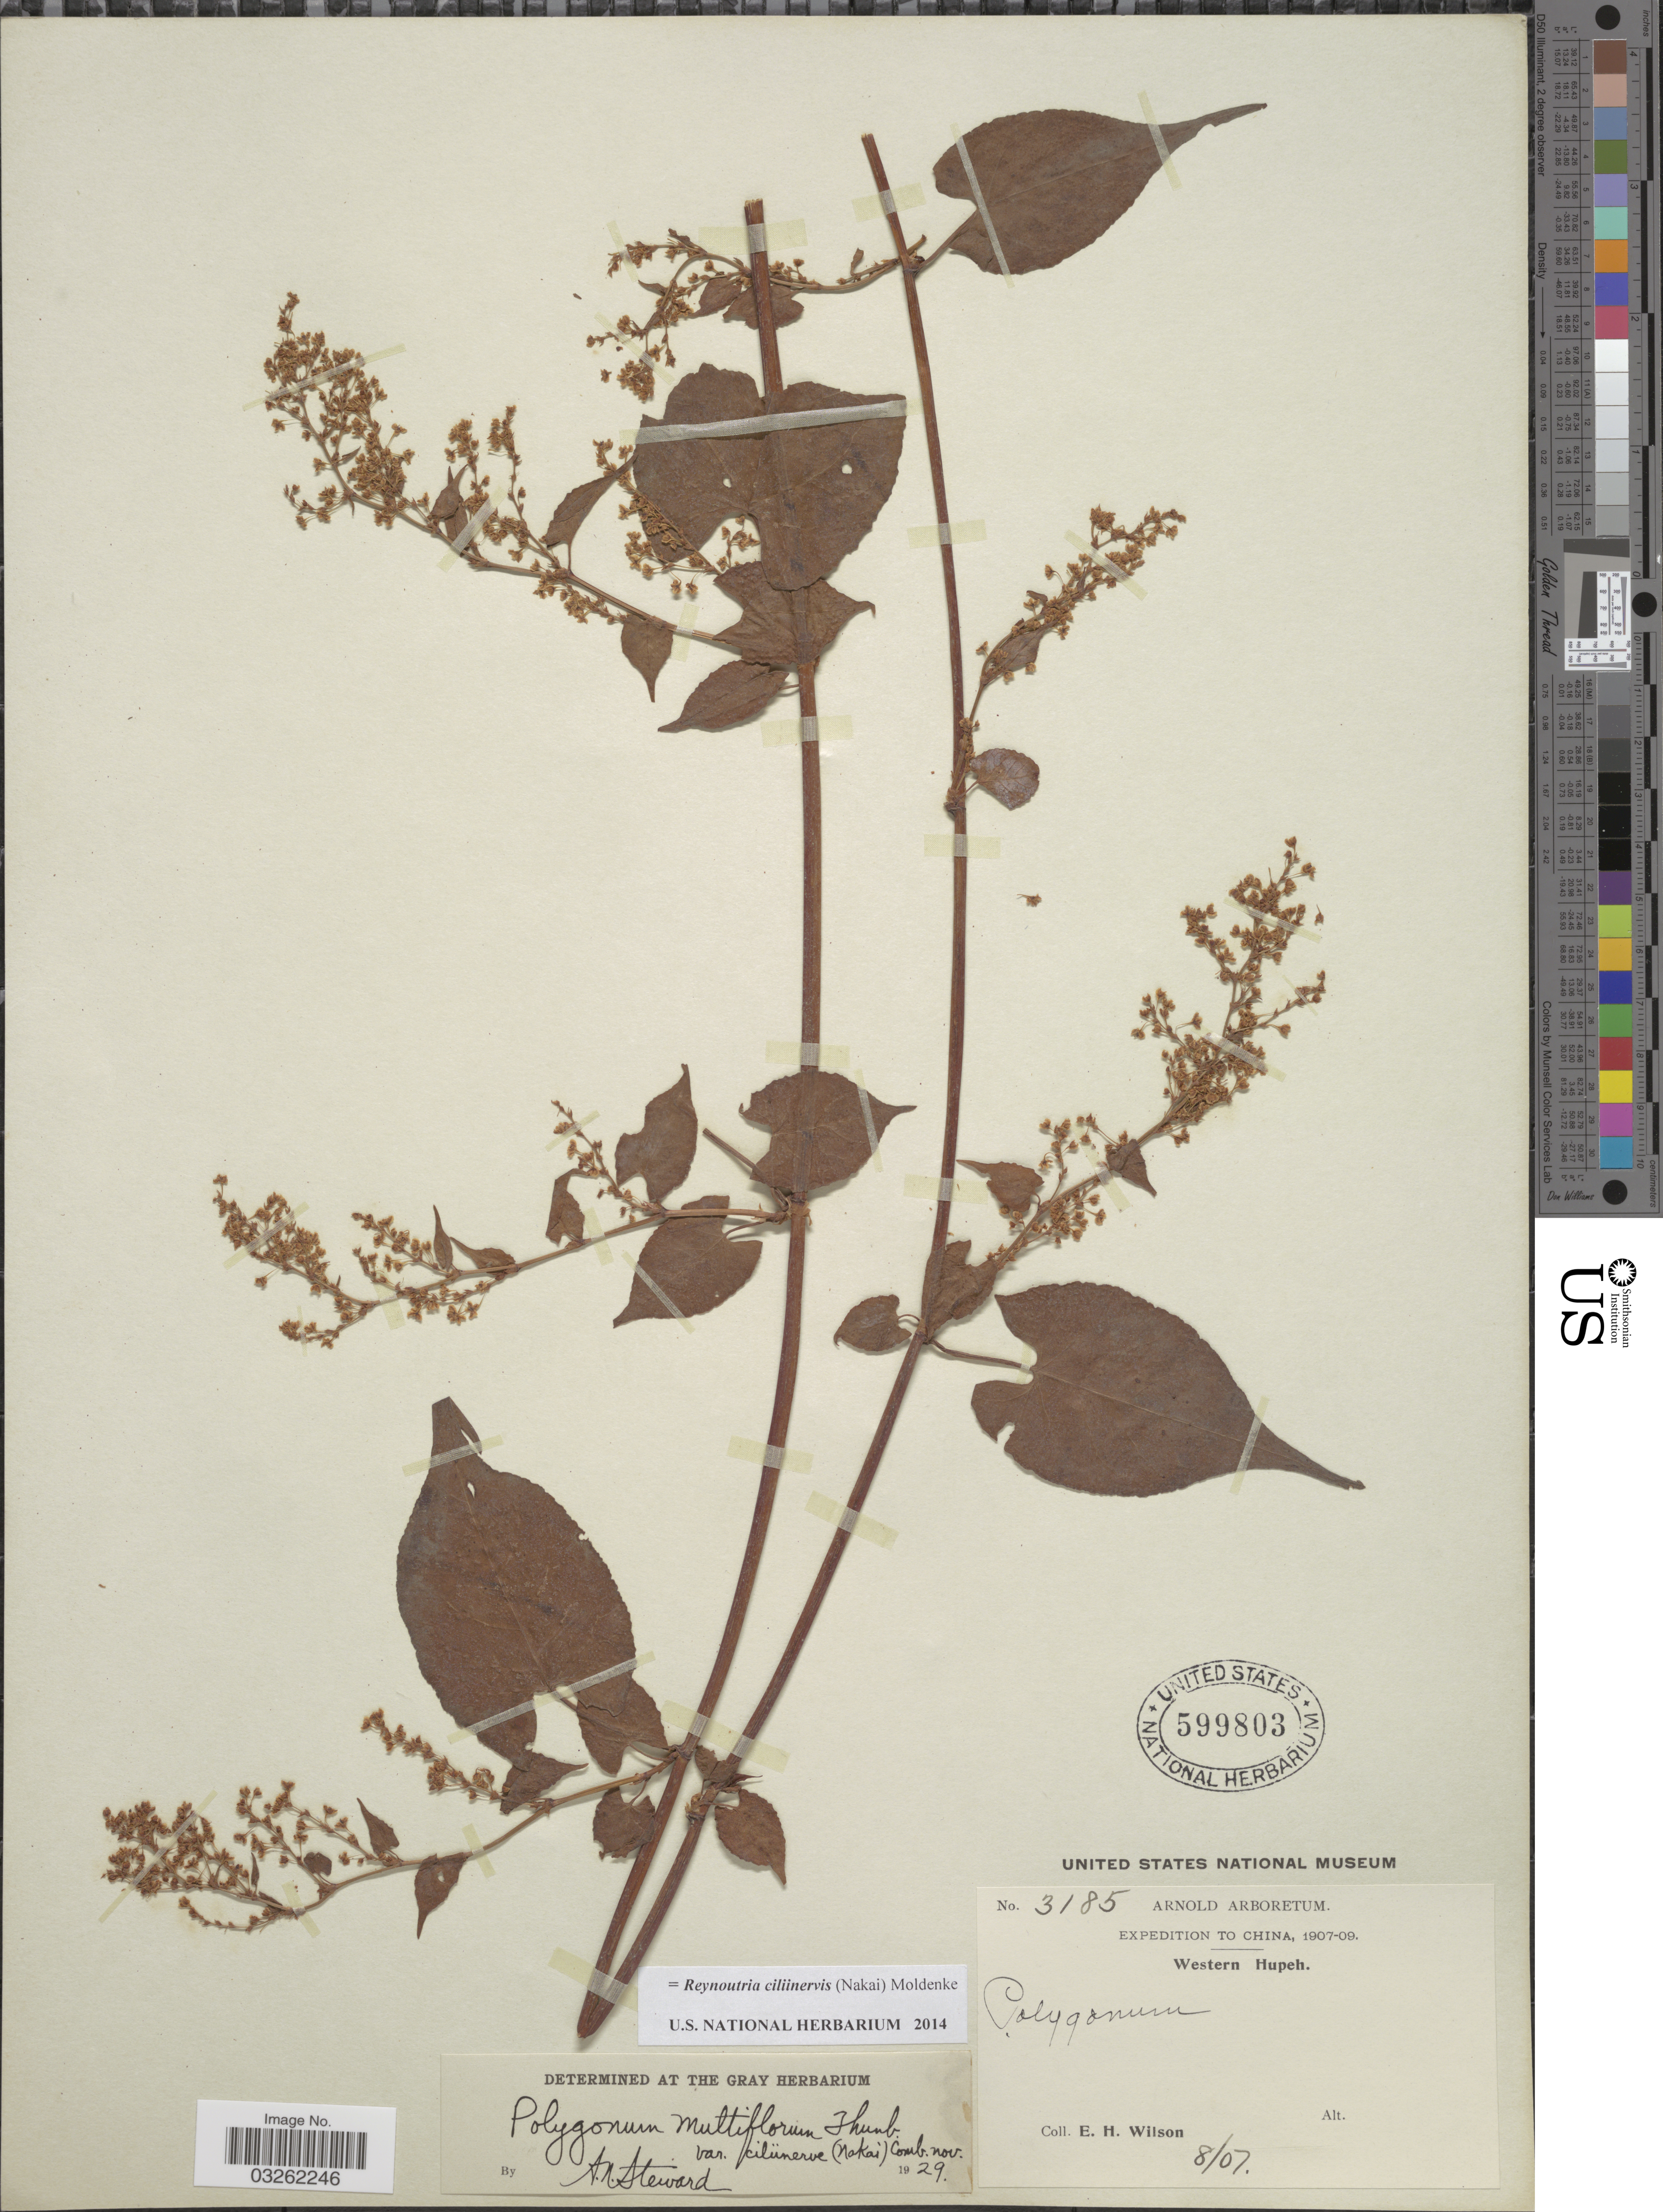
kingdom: Plantae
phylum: Tracheophyta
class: Magnoliopsida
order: Caryophyllales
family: Polygonaceae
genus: Reynoutria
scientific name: Reynoutria ciliinervis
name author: (Nakai) Moldenke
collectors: E. Wilson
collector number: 3185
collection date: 1907-08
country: China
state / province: Hubei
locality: Western Hupeh.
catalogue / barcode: US 599803